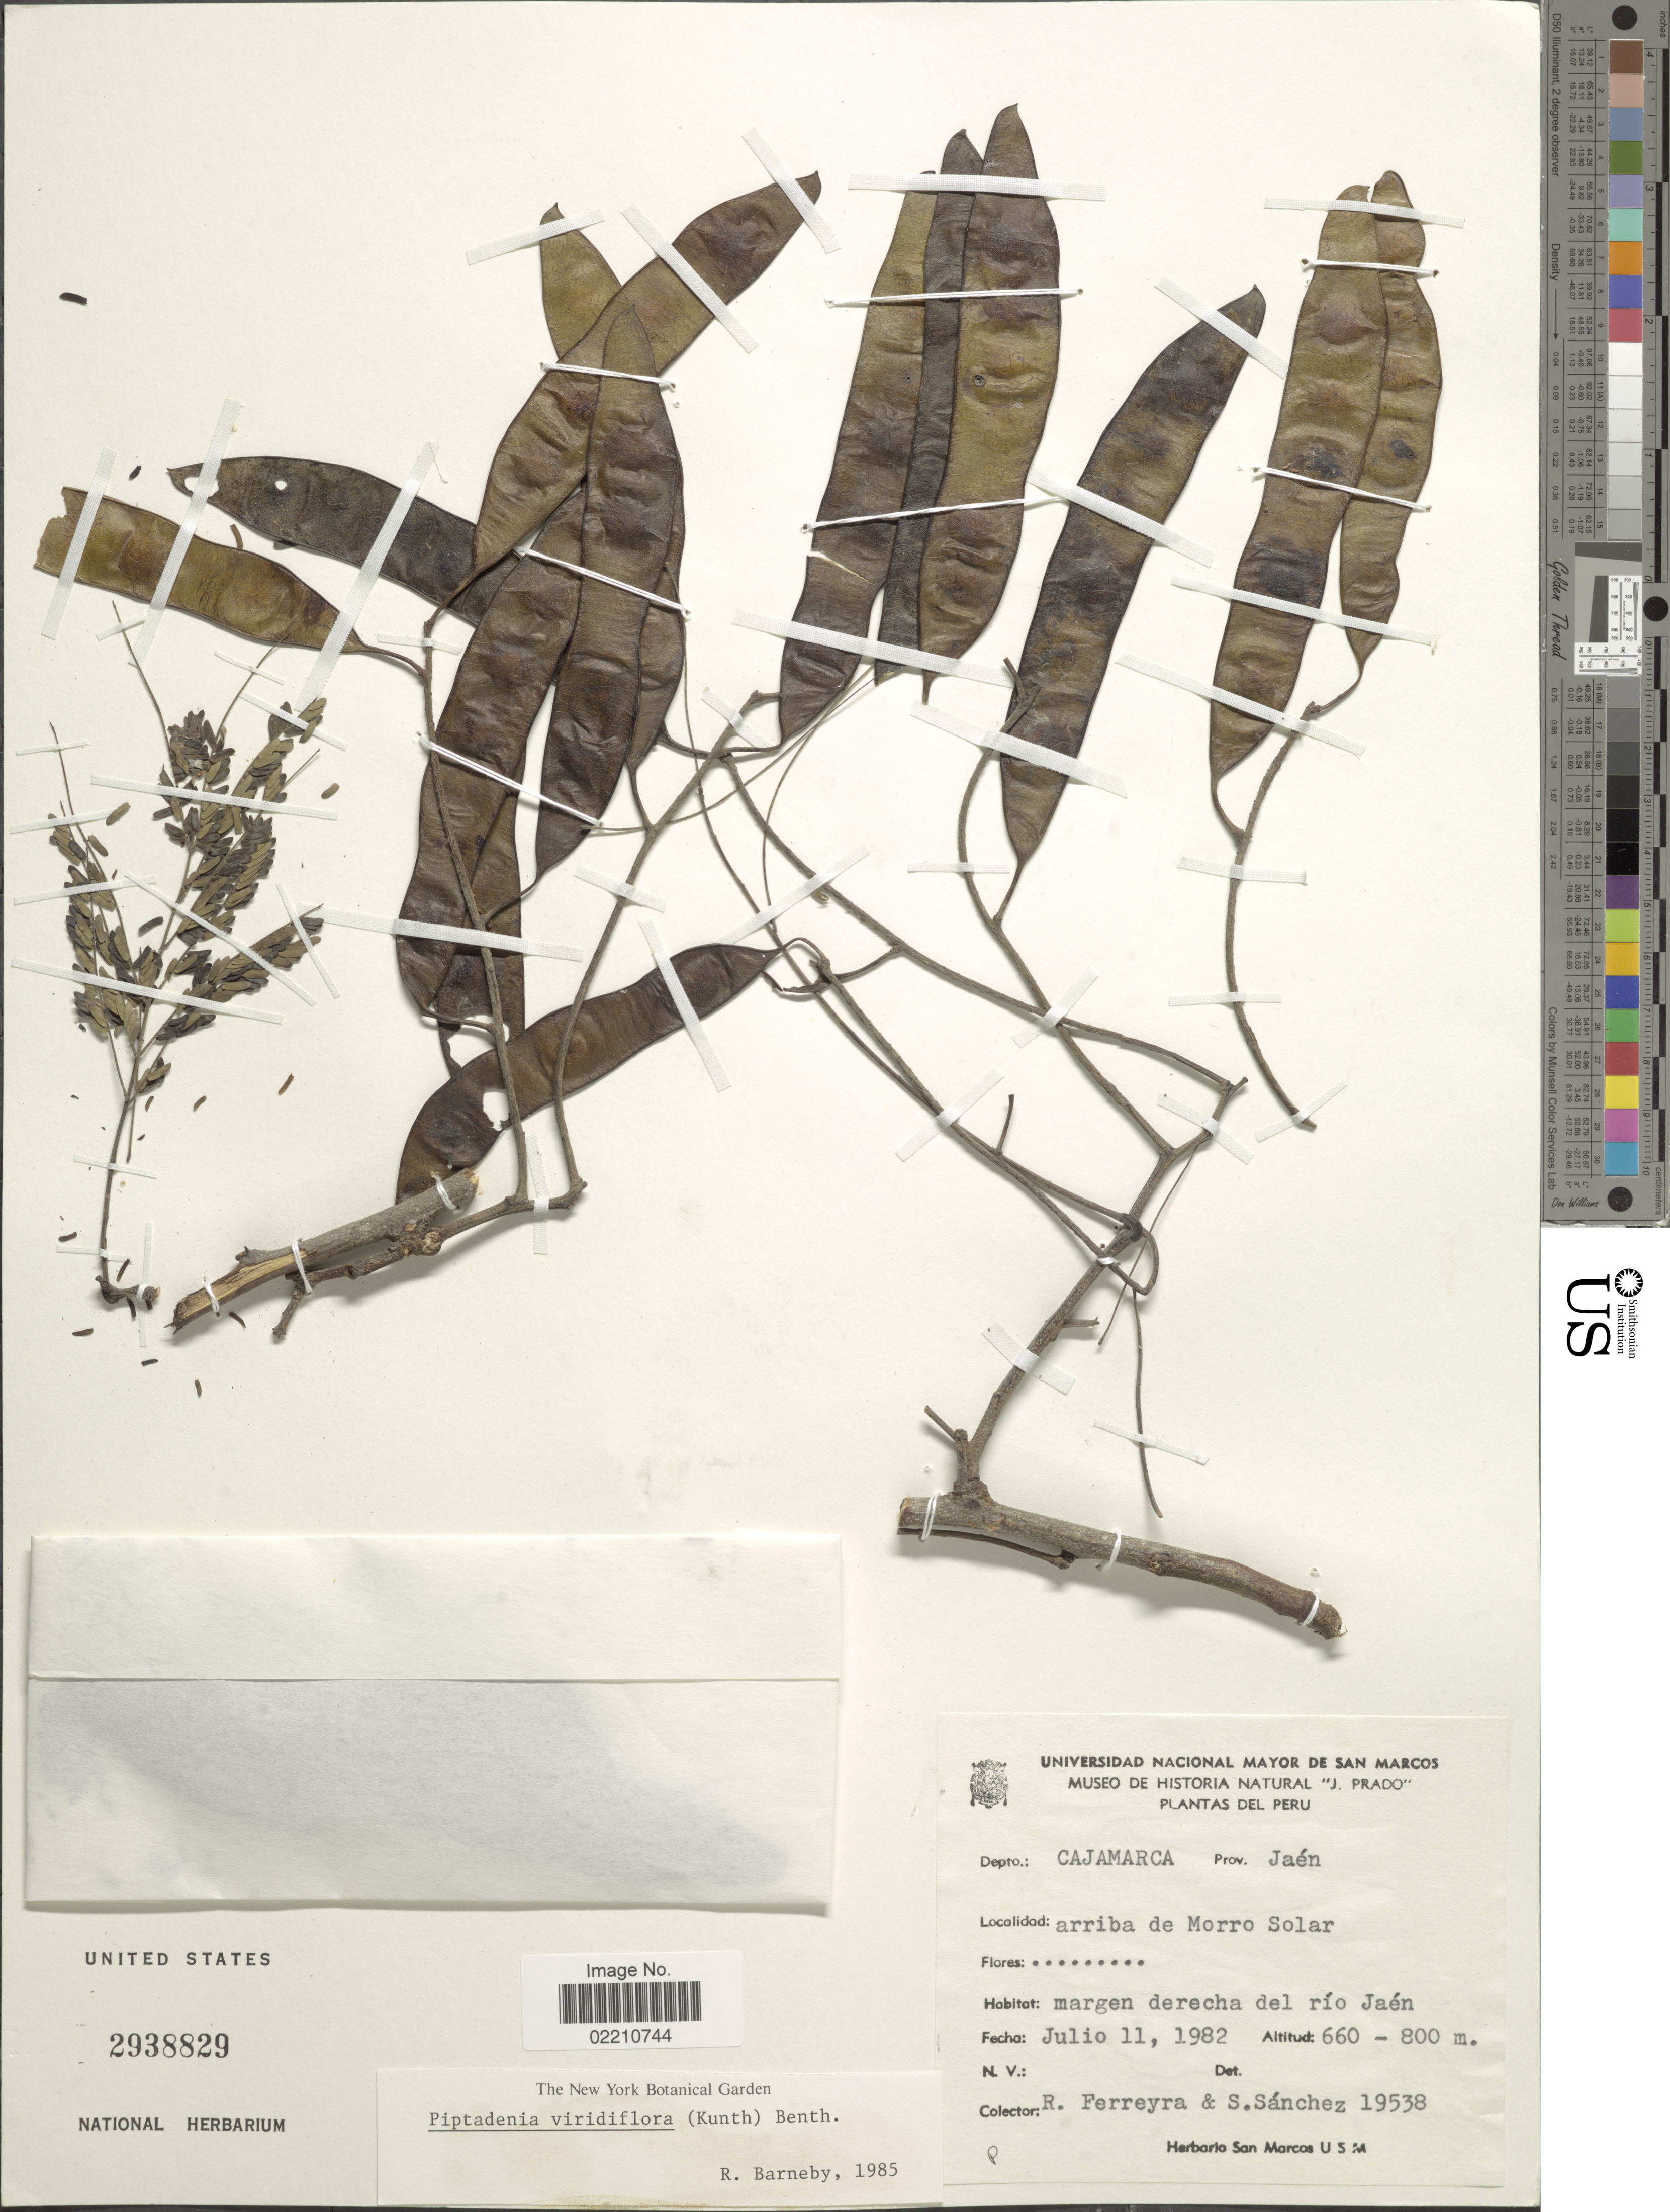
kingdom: Plantae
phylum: Tracheophyta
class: Magnoliopsida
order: Fabales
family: Fabaceae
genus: Lachesiodendron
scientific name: Lachesiodendron viridiflorum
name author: (Kunth) P.G. Ribeiro et al.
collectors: R. A. Ferreyra & S. Sanchez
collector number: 19538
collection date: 1982-07-11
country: Peru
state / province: Cajamarca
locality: Prov. Jaén, arriba de Morro Solar, margen derecha del río Jaén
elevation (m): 660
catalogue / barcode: US 2938829